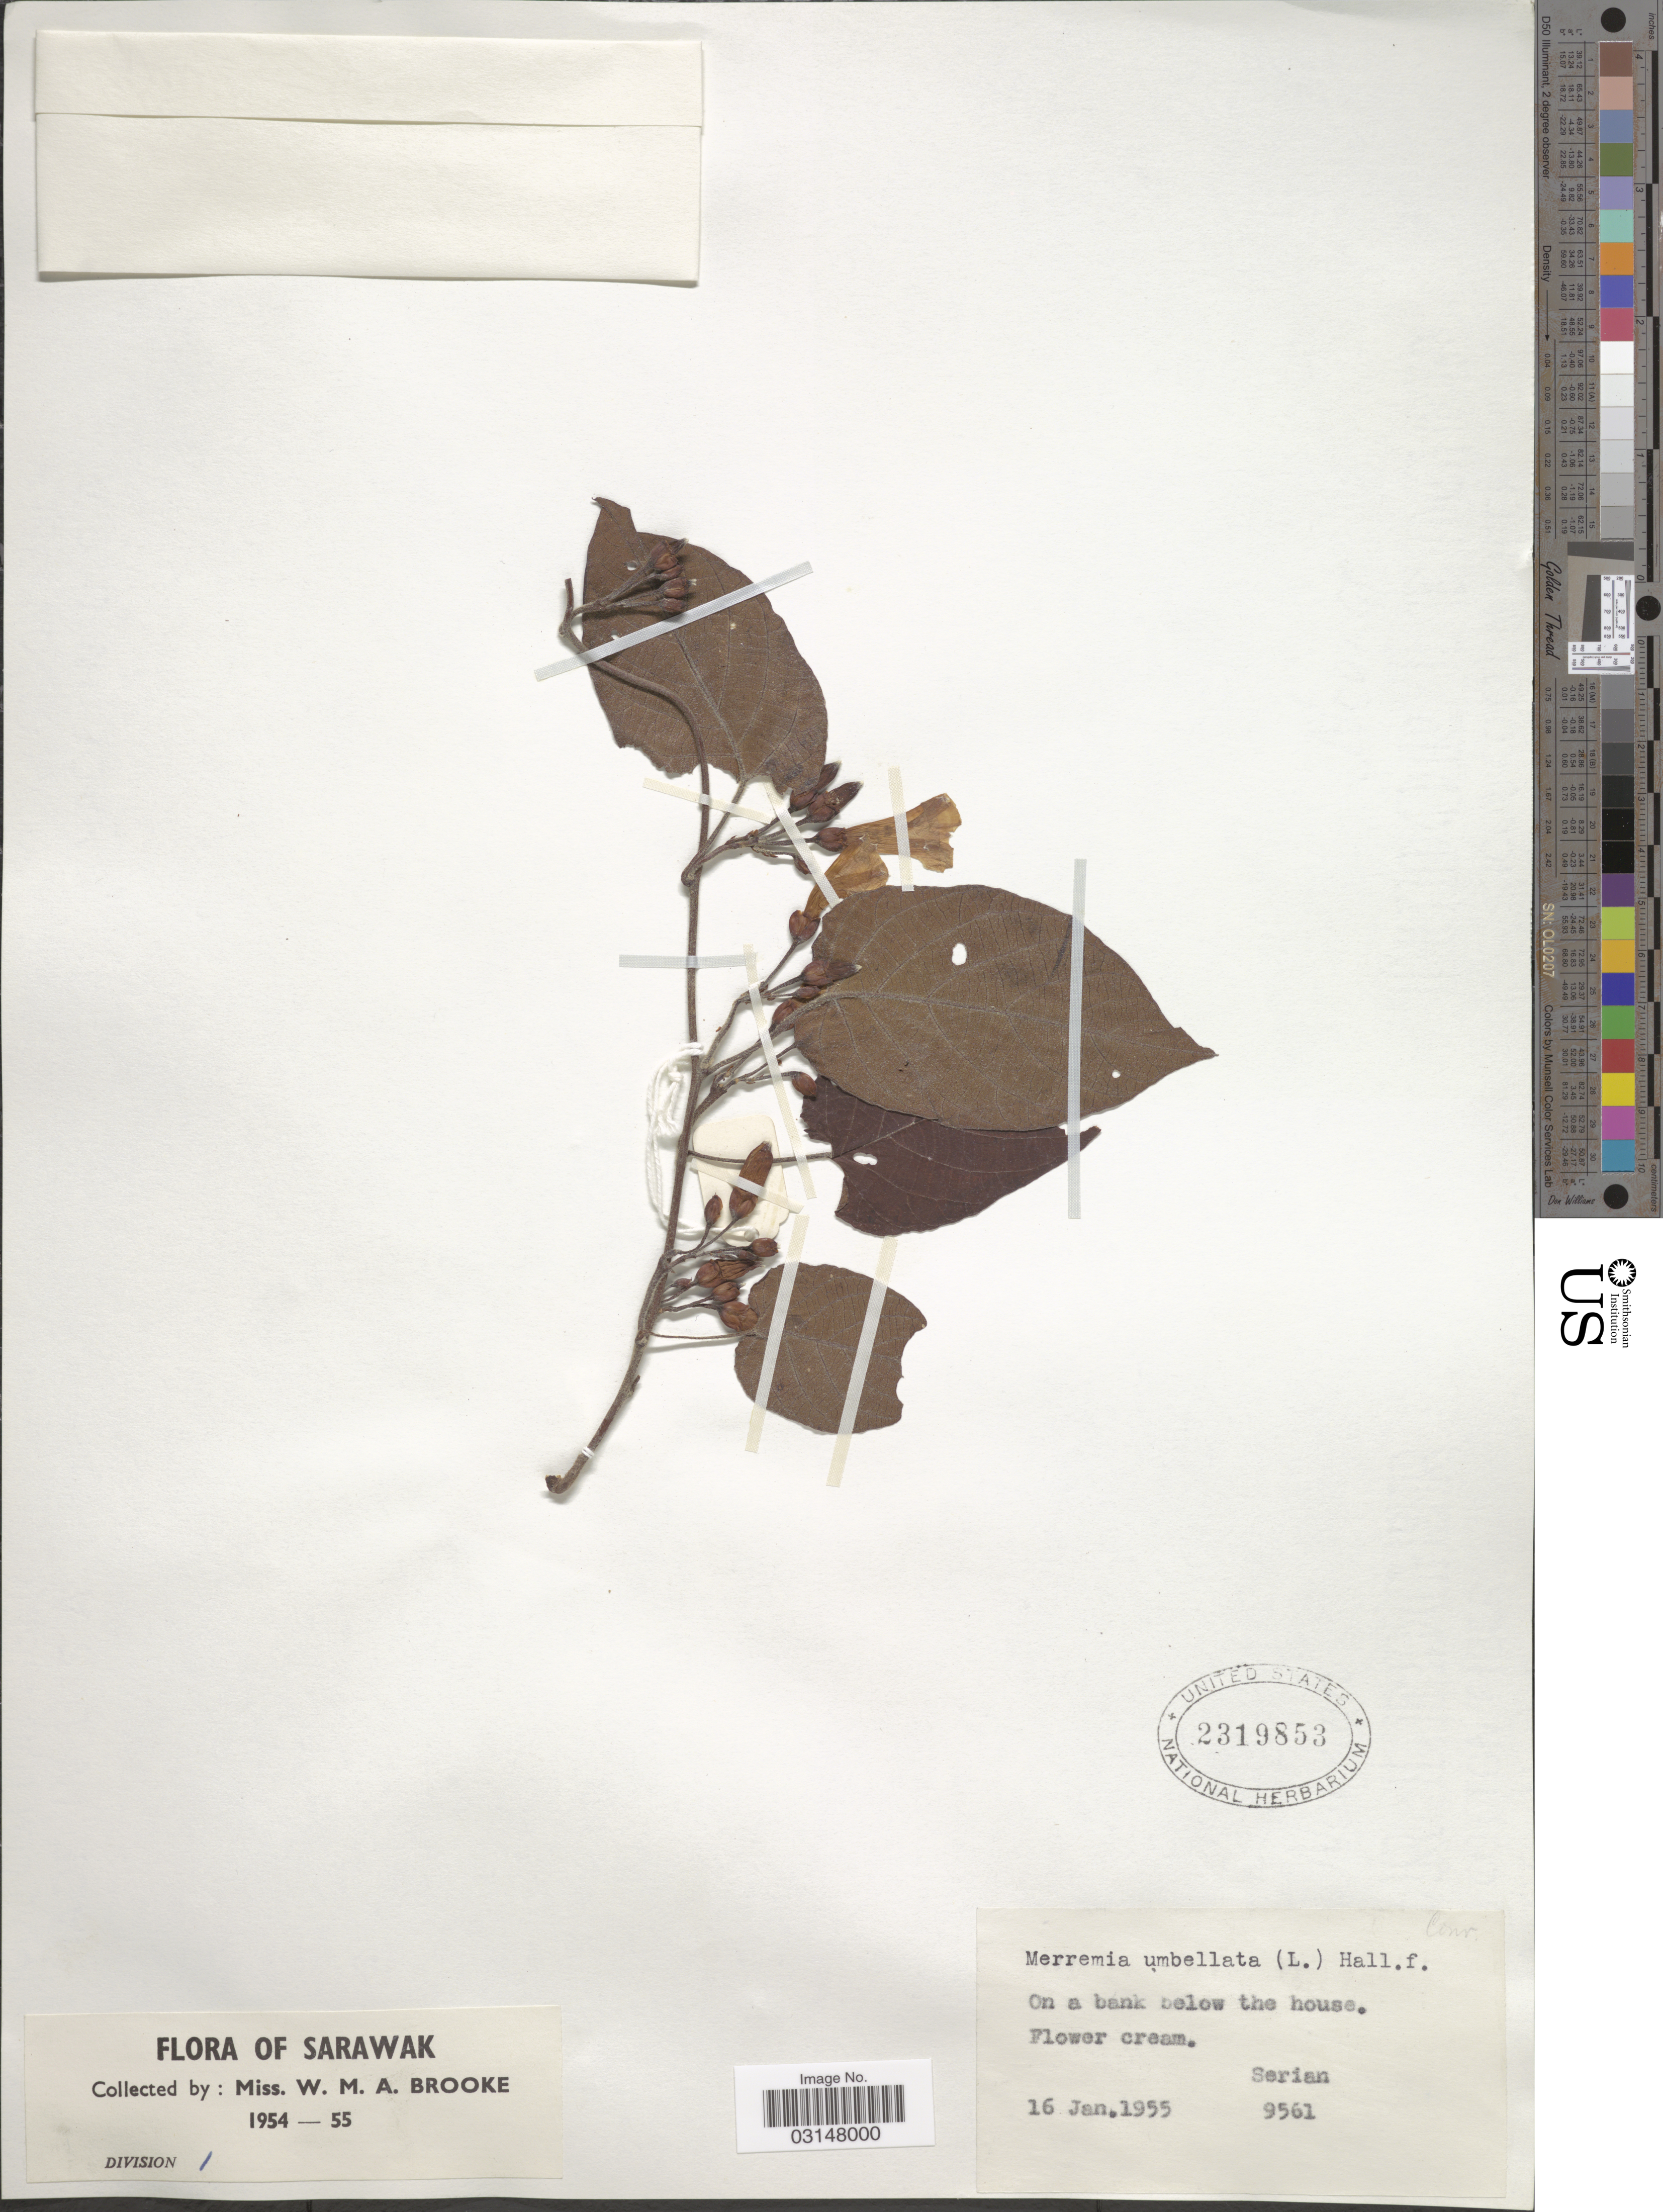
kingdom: Plantae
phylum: Tracheophyta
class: Magnoliopsida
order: Solanales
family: Convolvulaceae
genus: Camonea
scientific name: Camonea umbellata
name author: (L.) A. R. Simões & Staples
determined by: Wagner, W. L., (BOT), Smithsonian Institution - National Museum of Natural History (UNITED STATES)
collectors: W. Brooke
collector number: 9561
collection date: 1955-01-16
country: Malaysia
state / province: Sarawak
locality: Division I. Serian.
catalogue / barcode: US 2319853